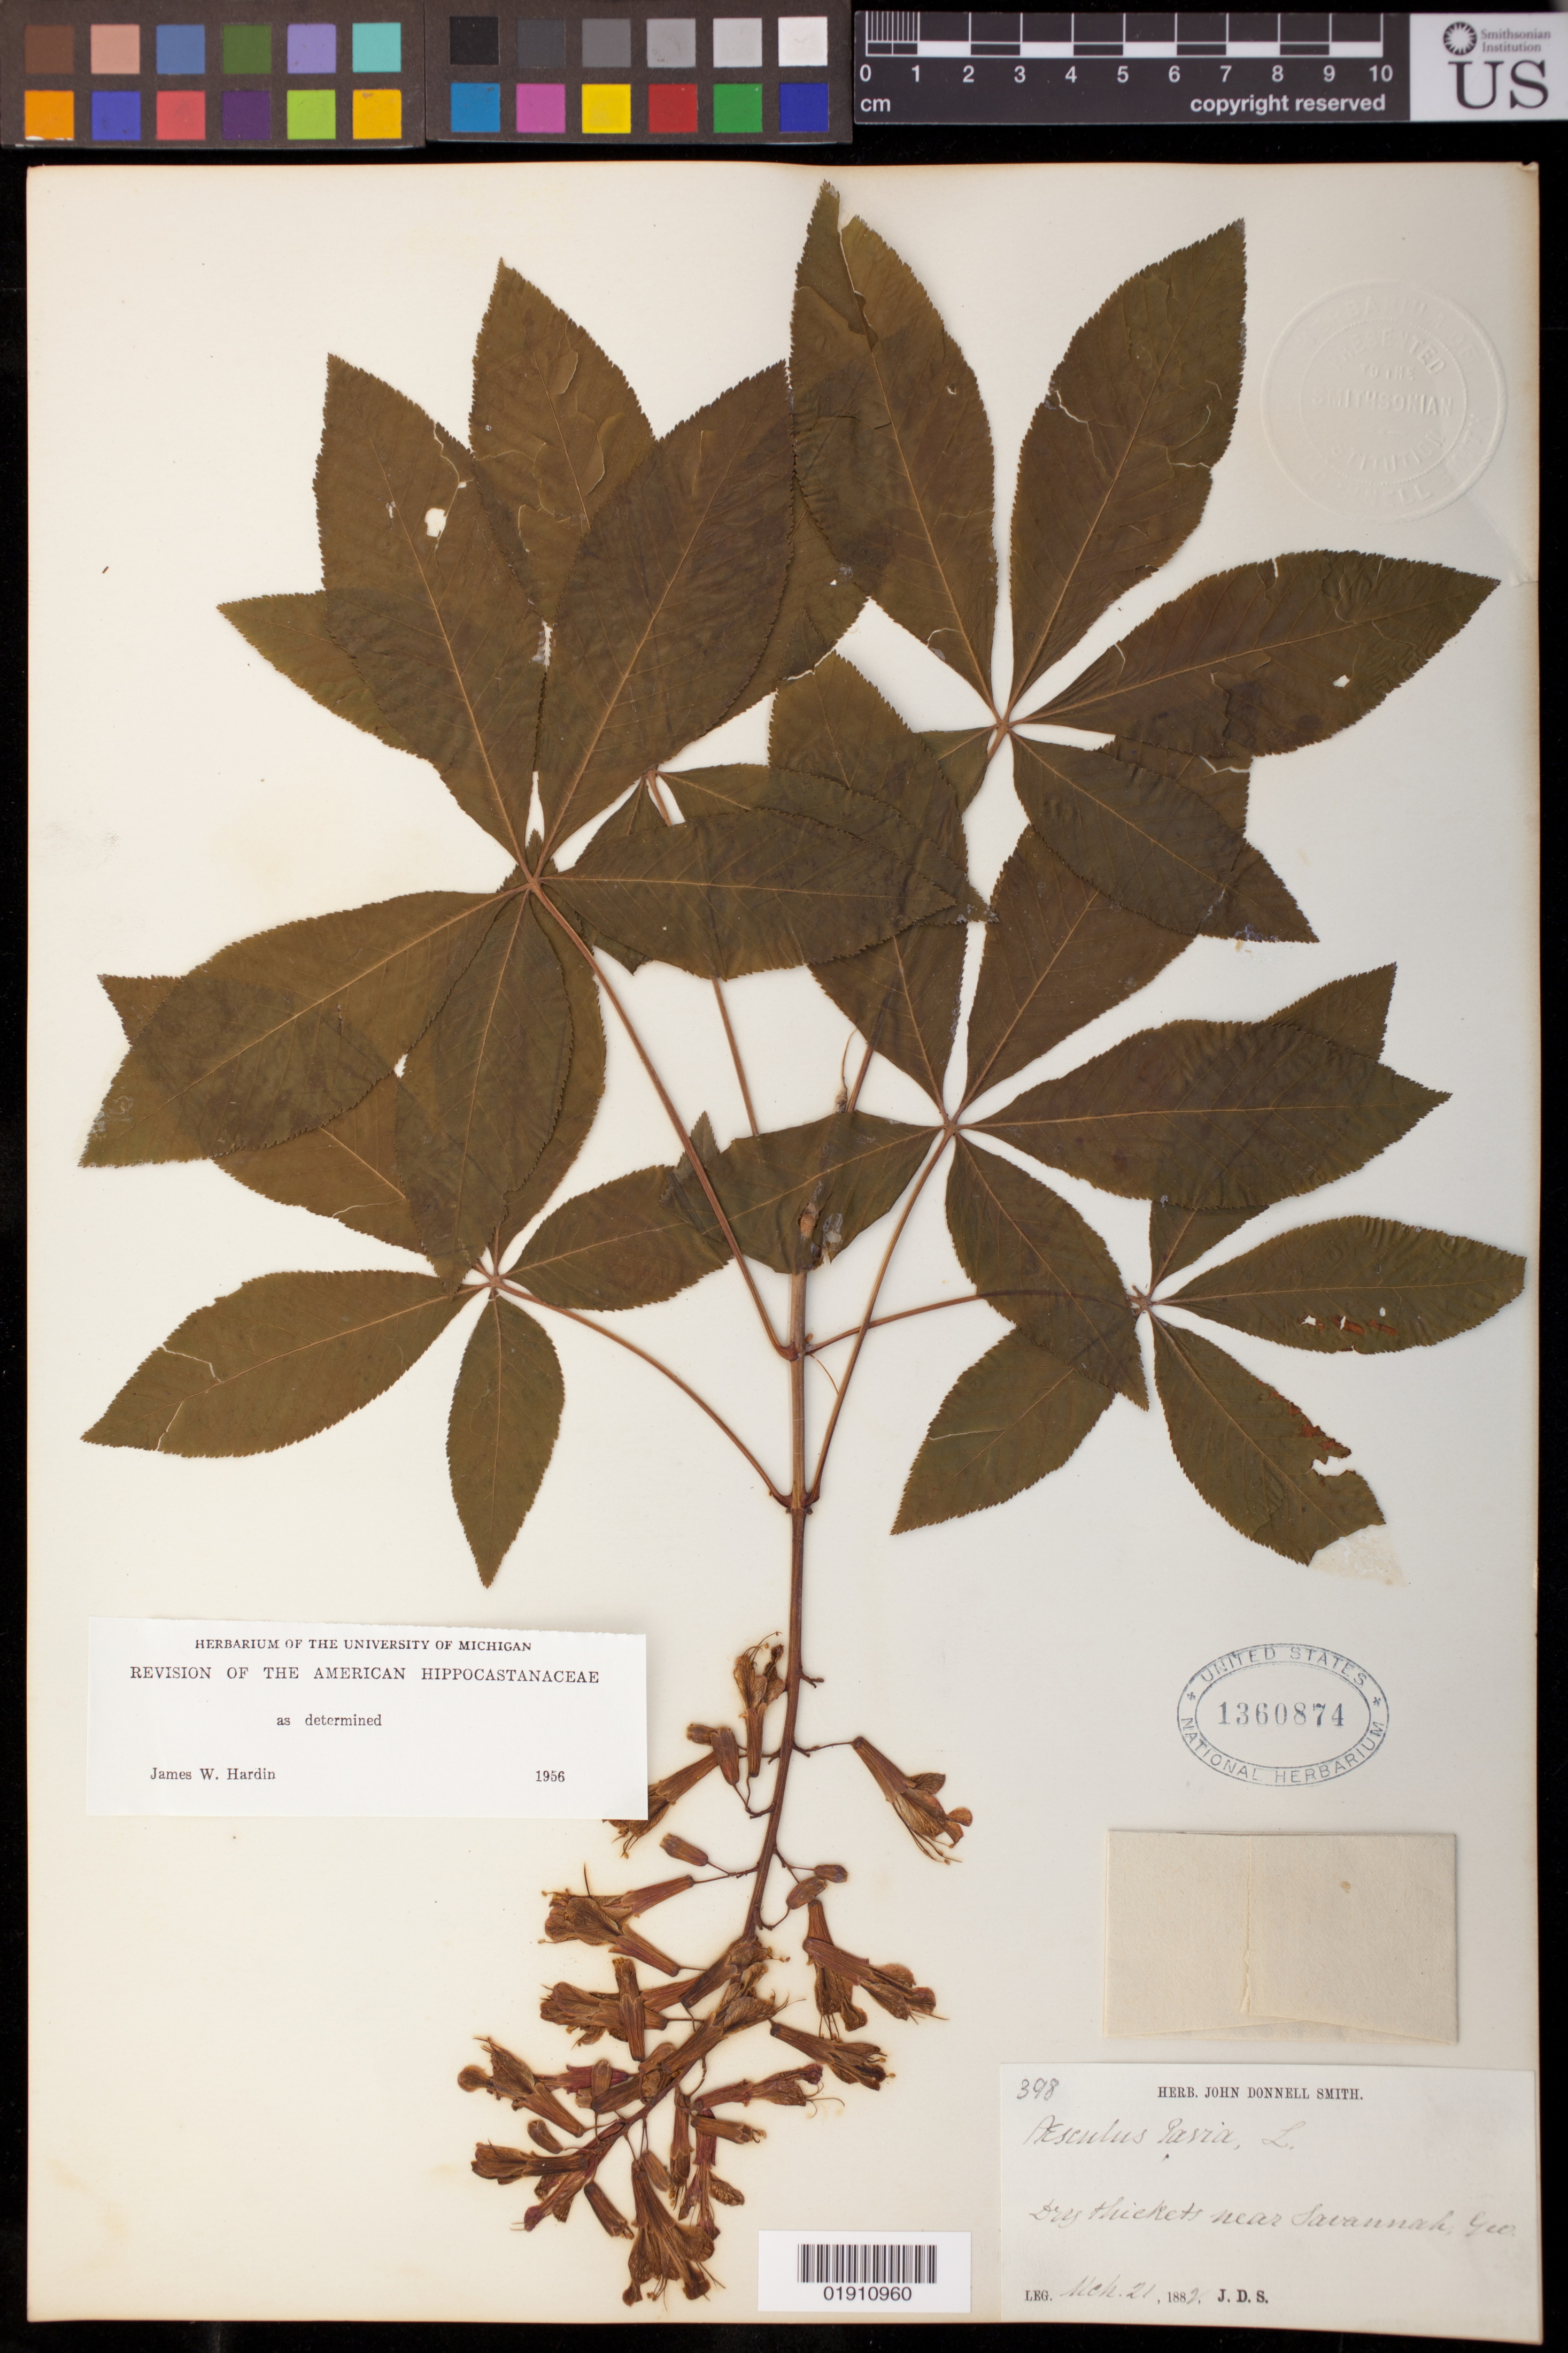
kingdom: Plantae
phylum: Tracheophyta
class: Magnoliopsida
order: Sapindales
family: Sapindaceae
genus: Aesculus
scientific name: Aesculus pavia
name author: L.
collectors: J. Smith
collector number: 398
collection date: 1882-03-21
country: United States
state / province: Georgia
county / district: Chatham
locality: Dry thickets near Savannah, Geo.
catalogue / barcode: US 1360874